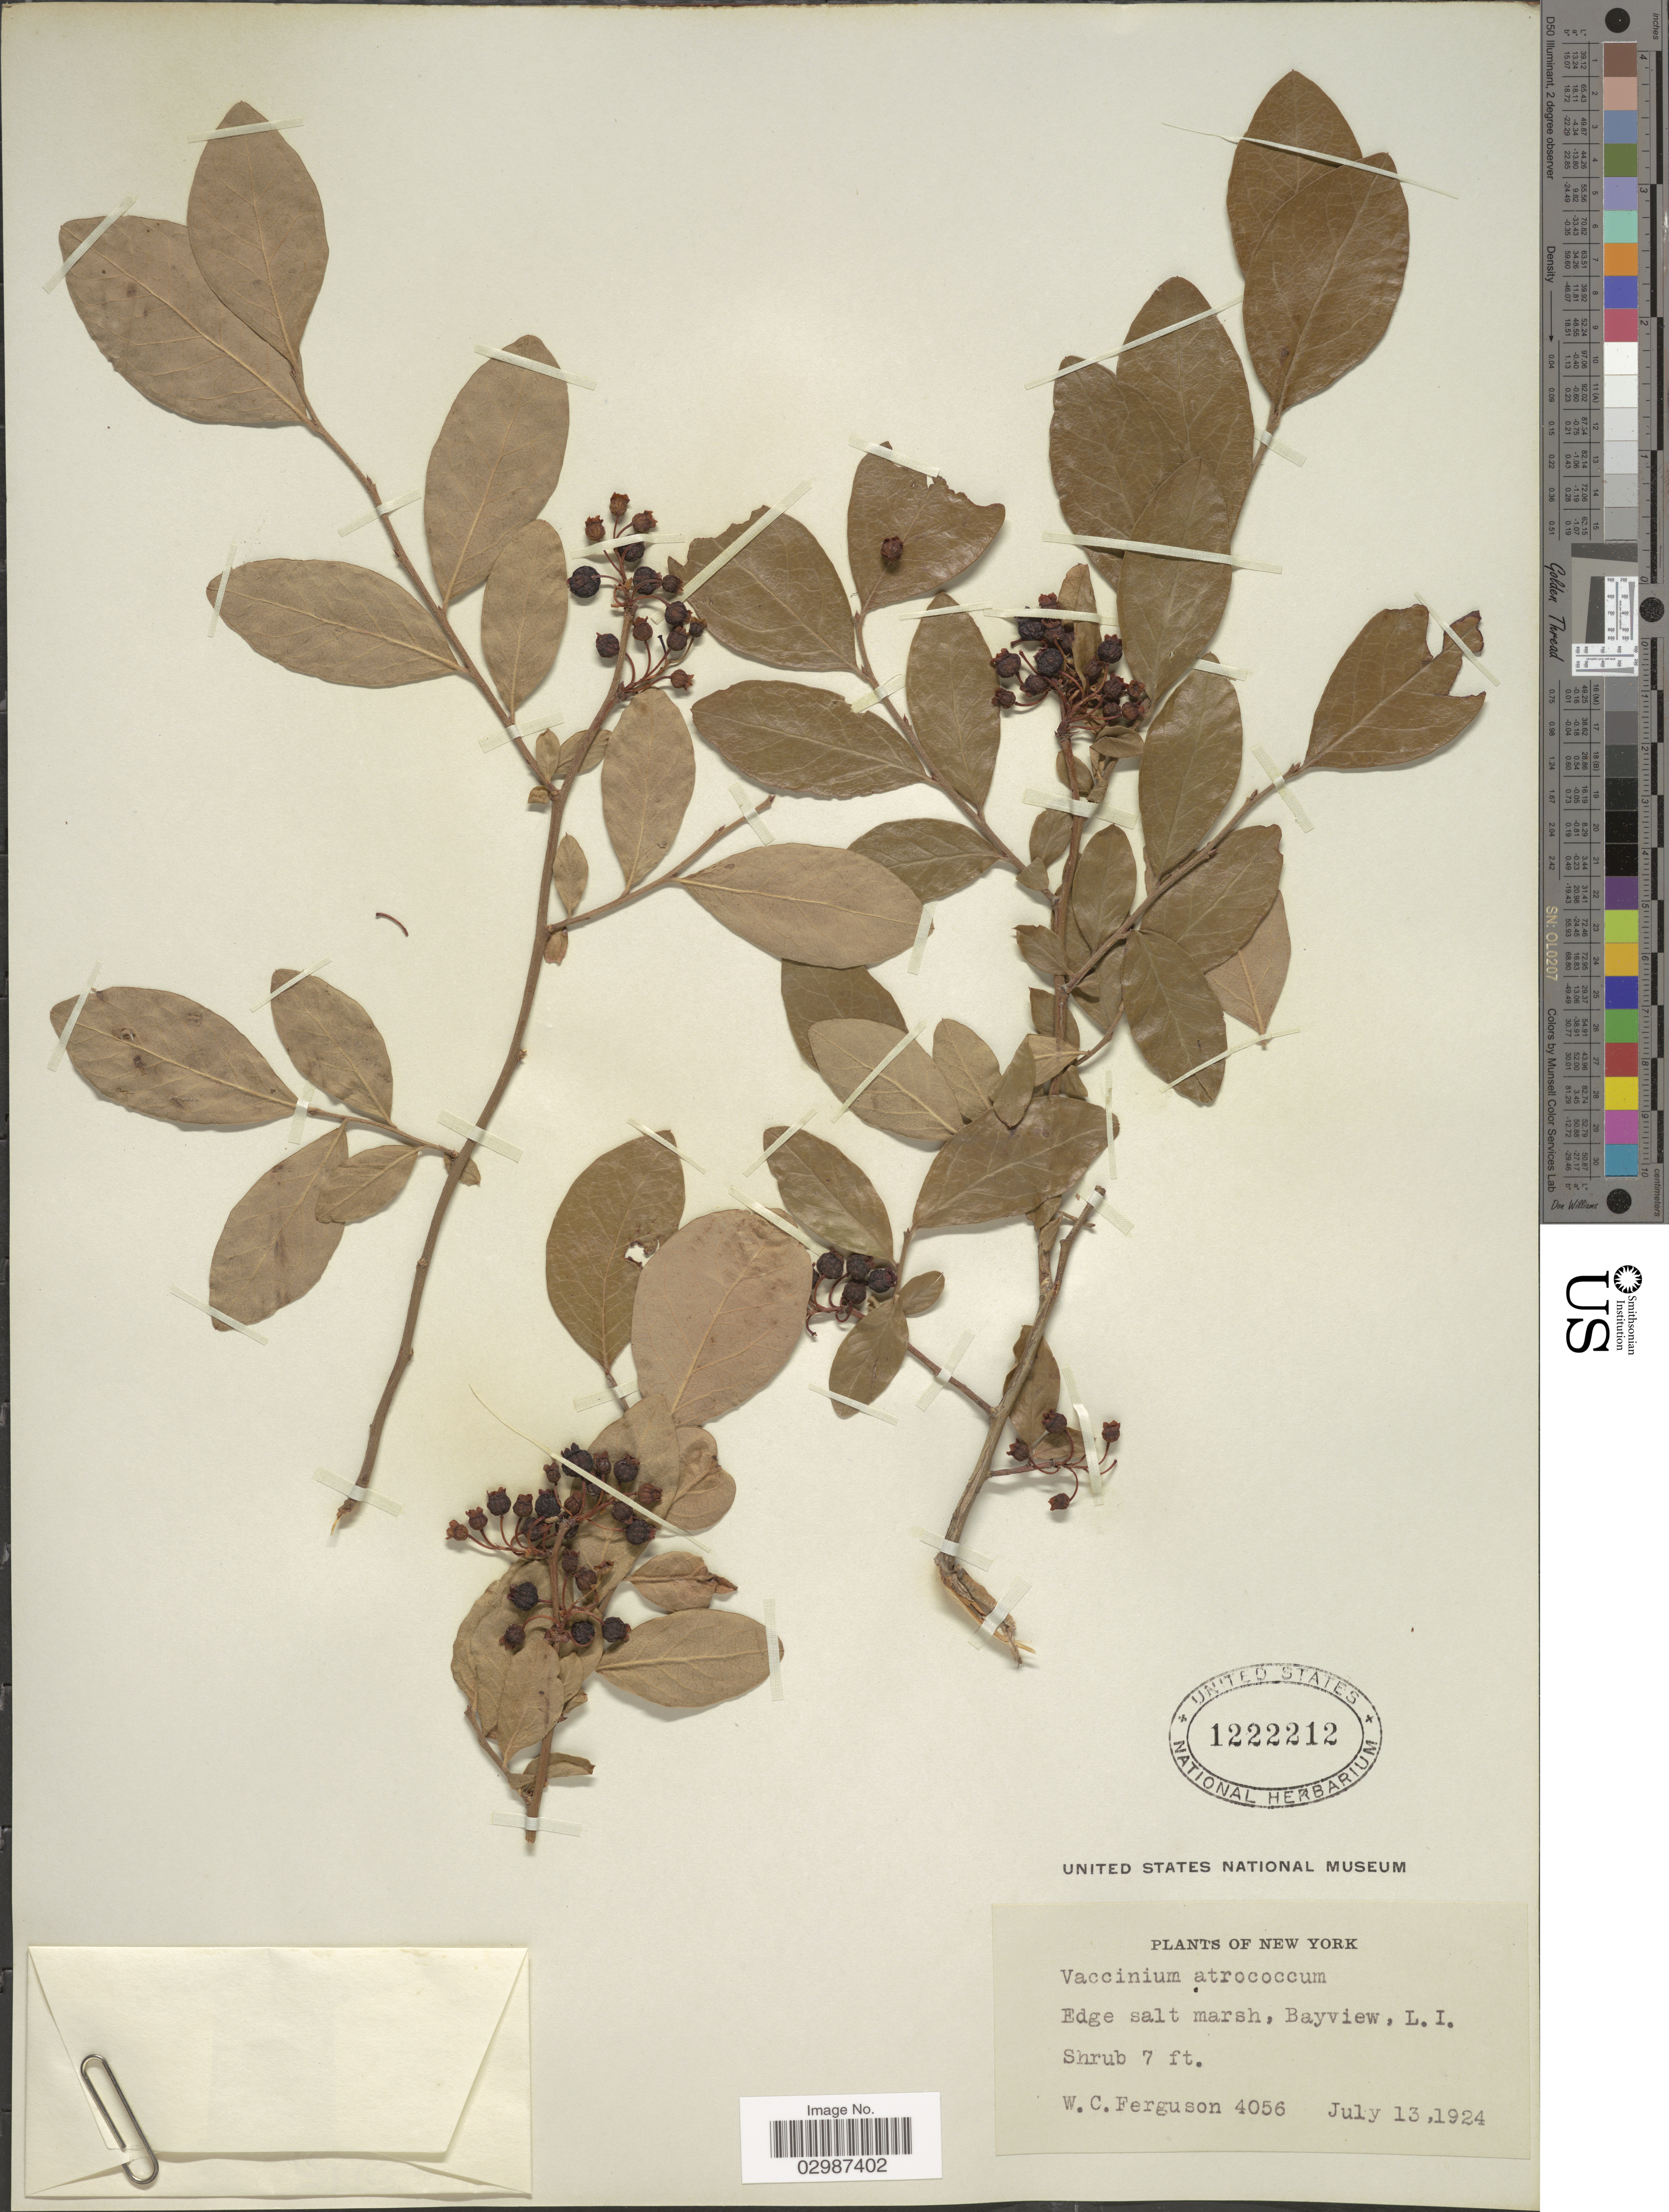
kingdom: Plantae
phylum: Tracheophyta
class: Magnoliopsida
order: Ericales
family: Ericaceae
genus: Vaccinium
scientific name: Vaccinium atrococcum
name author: (A. Gray) A. Heller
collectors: W. Ferguson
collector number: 4056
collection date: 1924-07-13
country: United States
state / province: New York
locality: Edge salt marsh, Bayview, L. I.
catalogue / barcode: US 1222212